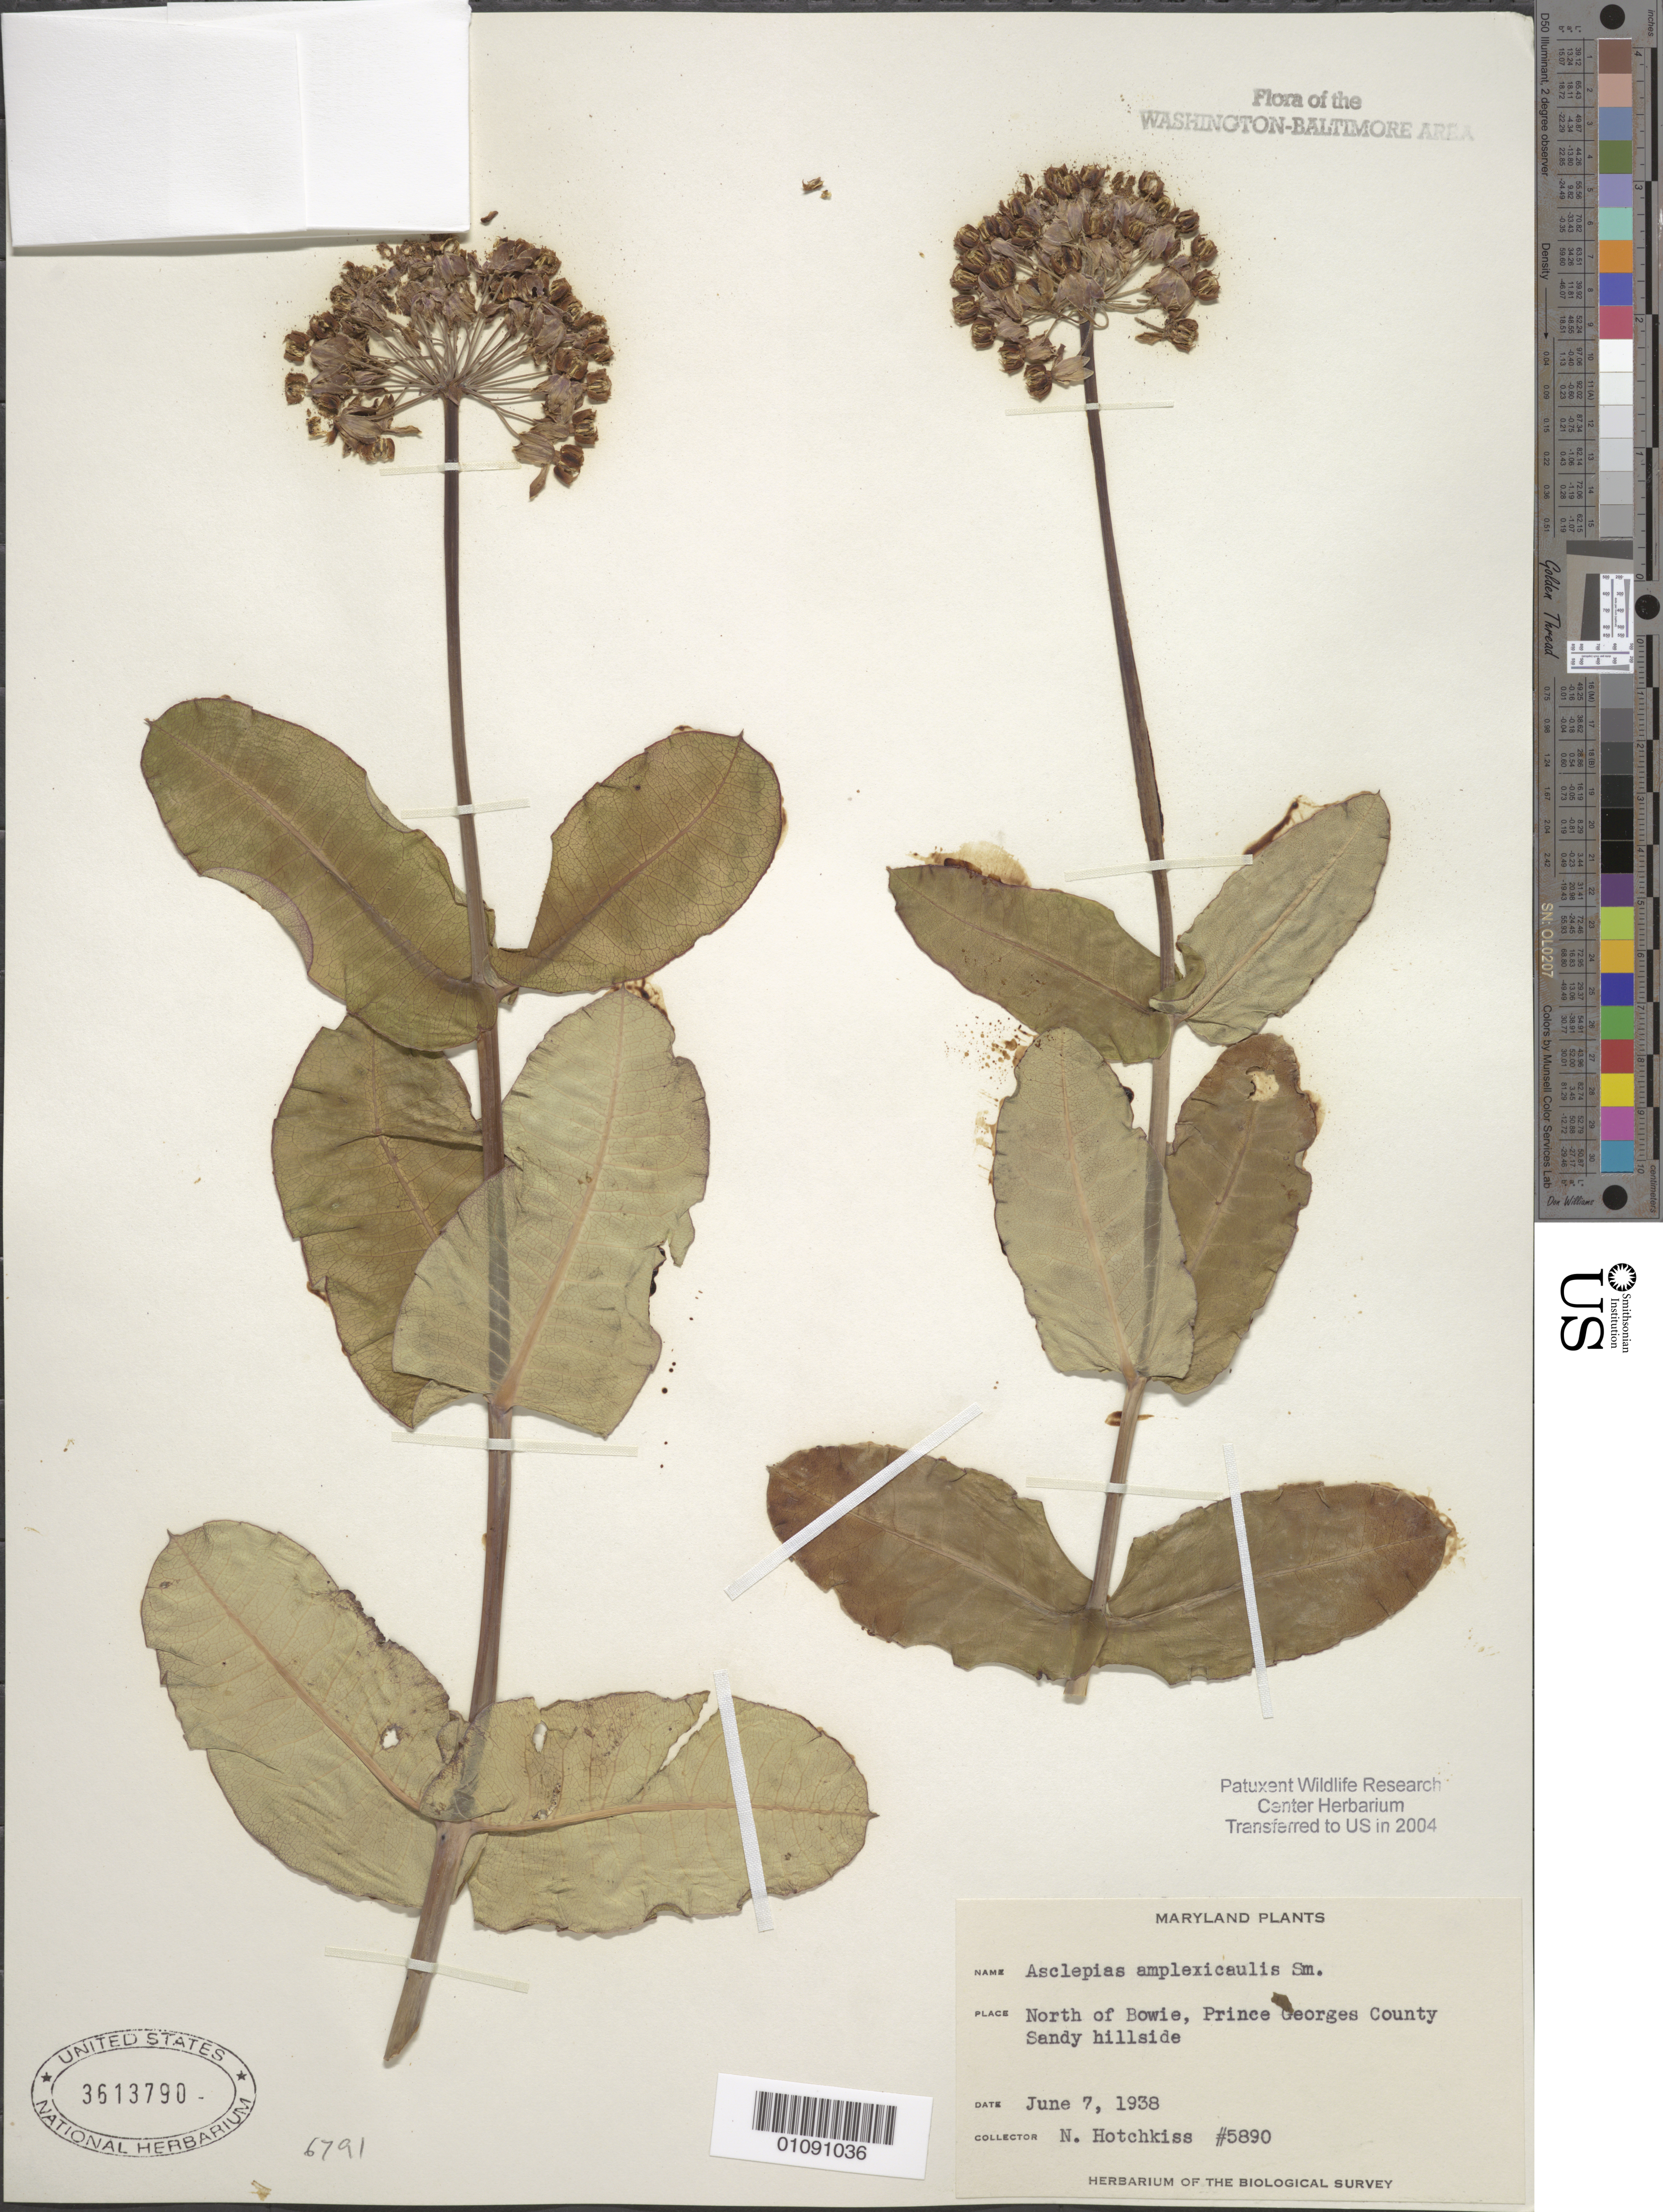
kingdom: Plantae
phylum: Tracheophyta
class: Magnoliopsida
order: Gentianales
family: Apocynaceae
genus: Asclepias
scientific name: Asclepias amplexicaulis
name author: J. Small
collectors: N. Hotchkiss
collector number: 5890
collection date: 1938-06-07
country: United States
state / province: Maryland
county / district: Prince George's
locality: N. of Bowie.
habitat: Sandy hillside.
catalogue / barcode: US 3613790